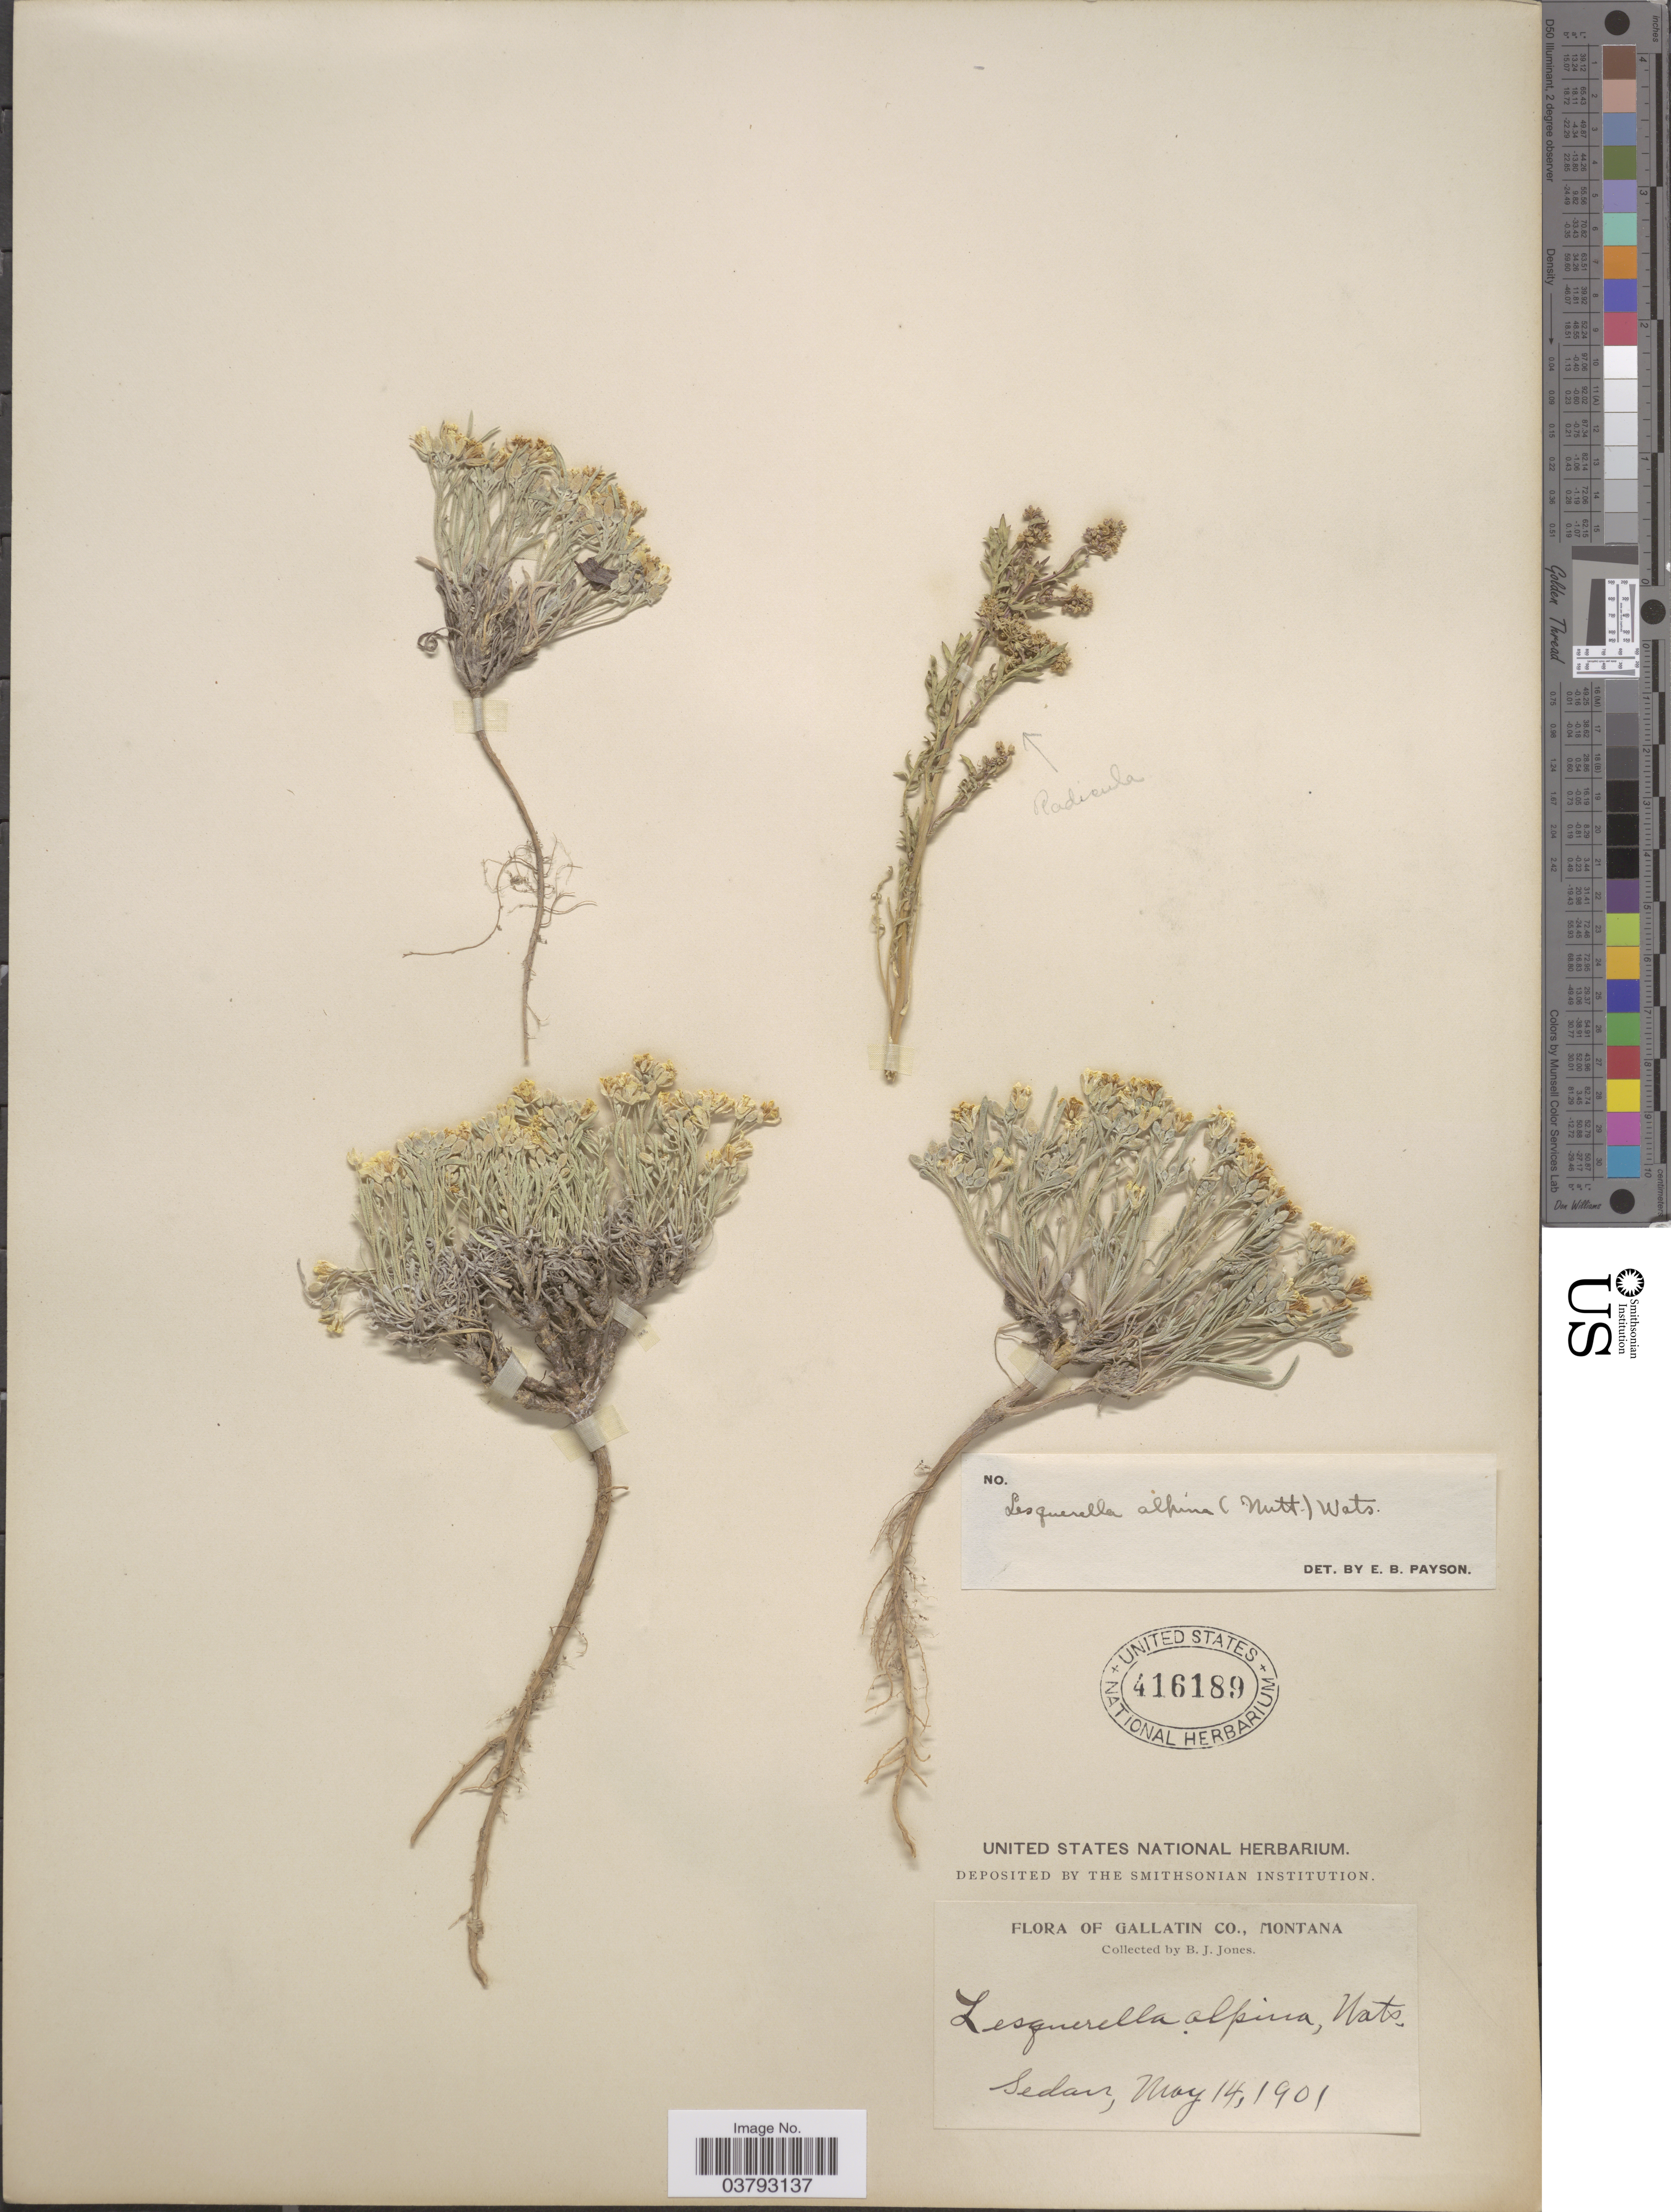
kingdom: Plantae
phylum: Tracheophyta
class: Magnoliopsida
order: Brassicales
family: Brassicaceae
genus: Lesquerella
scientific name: Lesquerella alpina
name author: (Nutt.) S. Watson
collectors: B. Jones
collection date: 1901-05-14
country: United States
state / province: Montana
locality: Gallatin Co. Sedan.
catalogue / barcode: US 416189